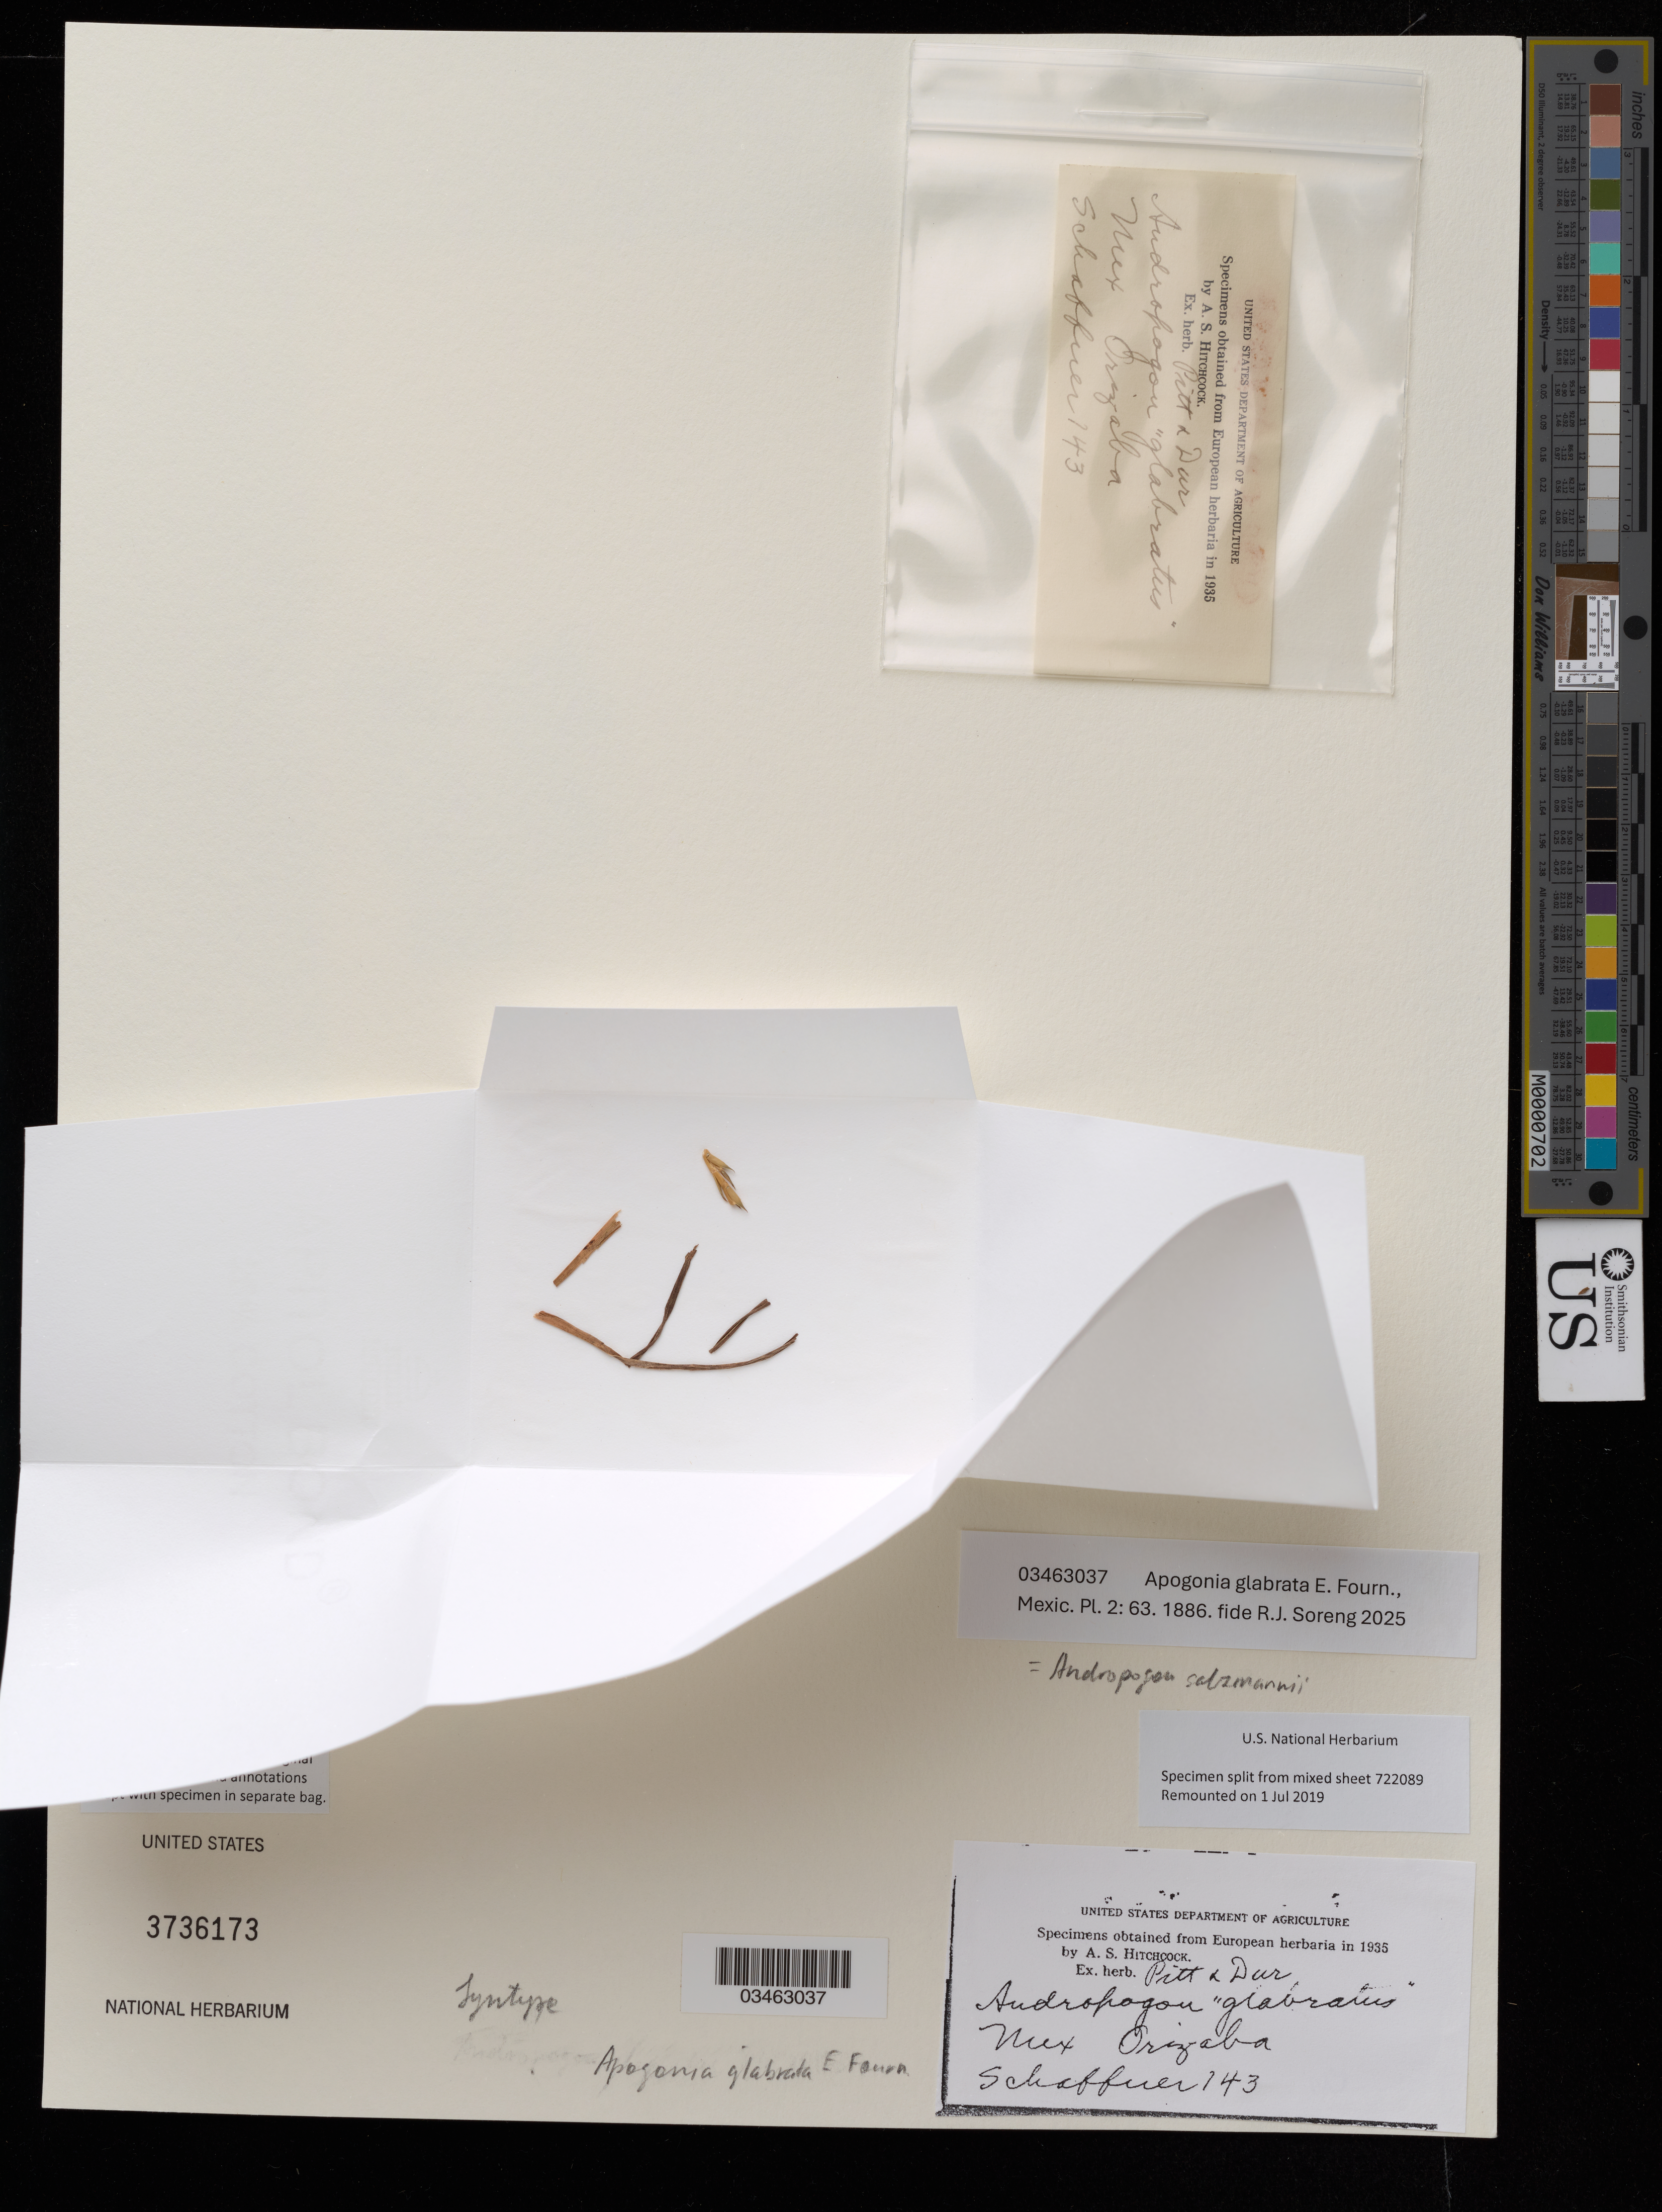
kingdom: Plantae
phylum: Tracheophyta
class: Liliopsida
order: Poales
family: Poaceae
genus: Apogonia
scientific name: Apogonia glabrata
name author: E. Fourn.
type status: Syntype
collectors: -. Schaffner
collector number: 143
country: Mexico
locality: Orizaba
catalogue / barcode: US 3736173